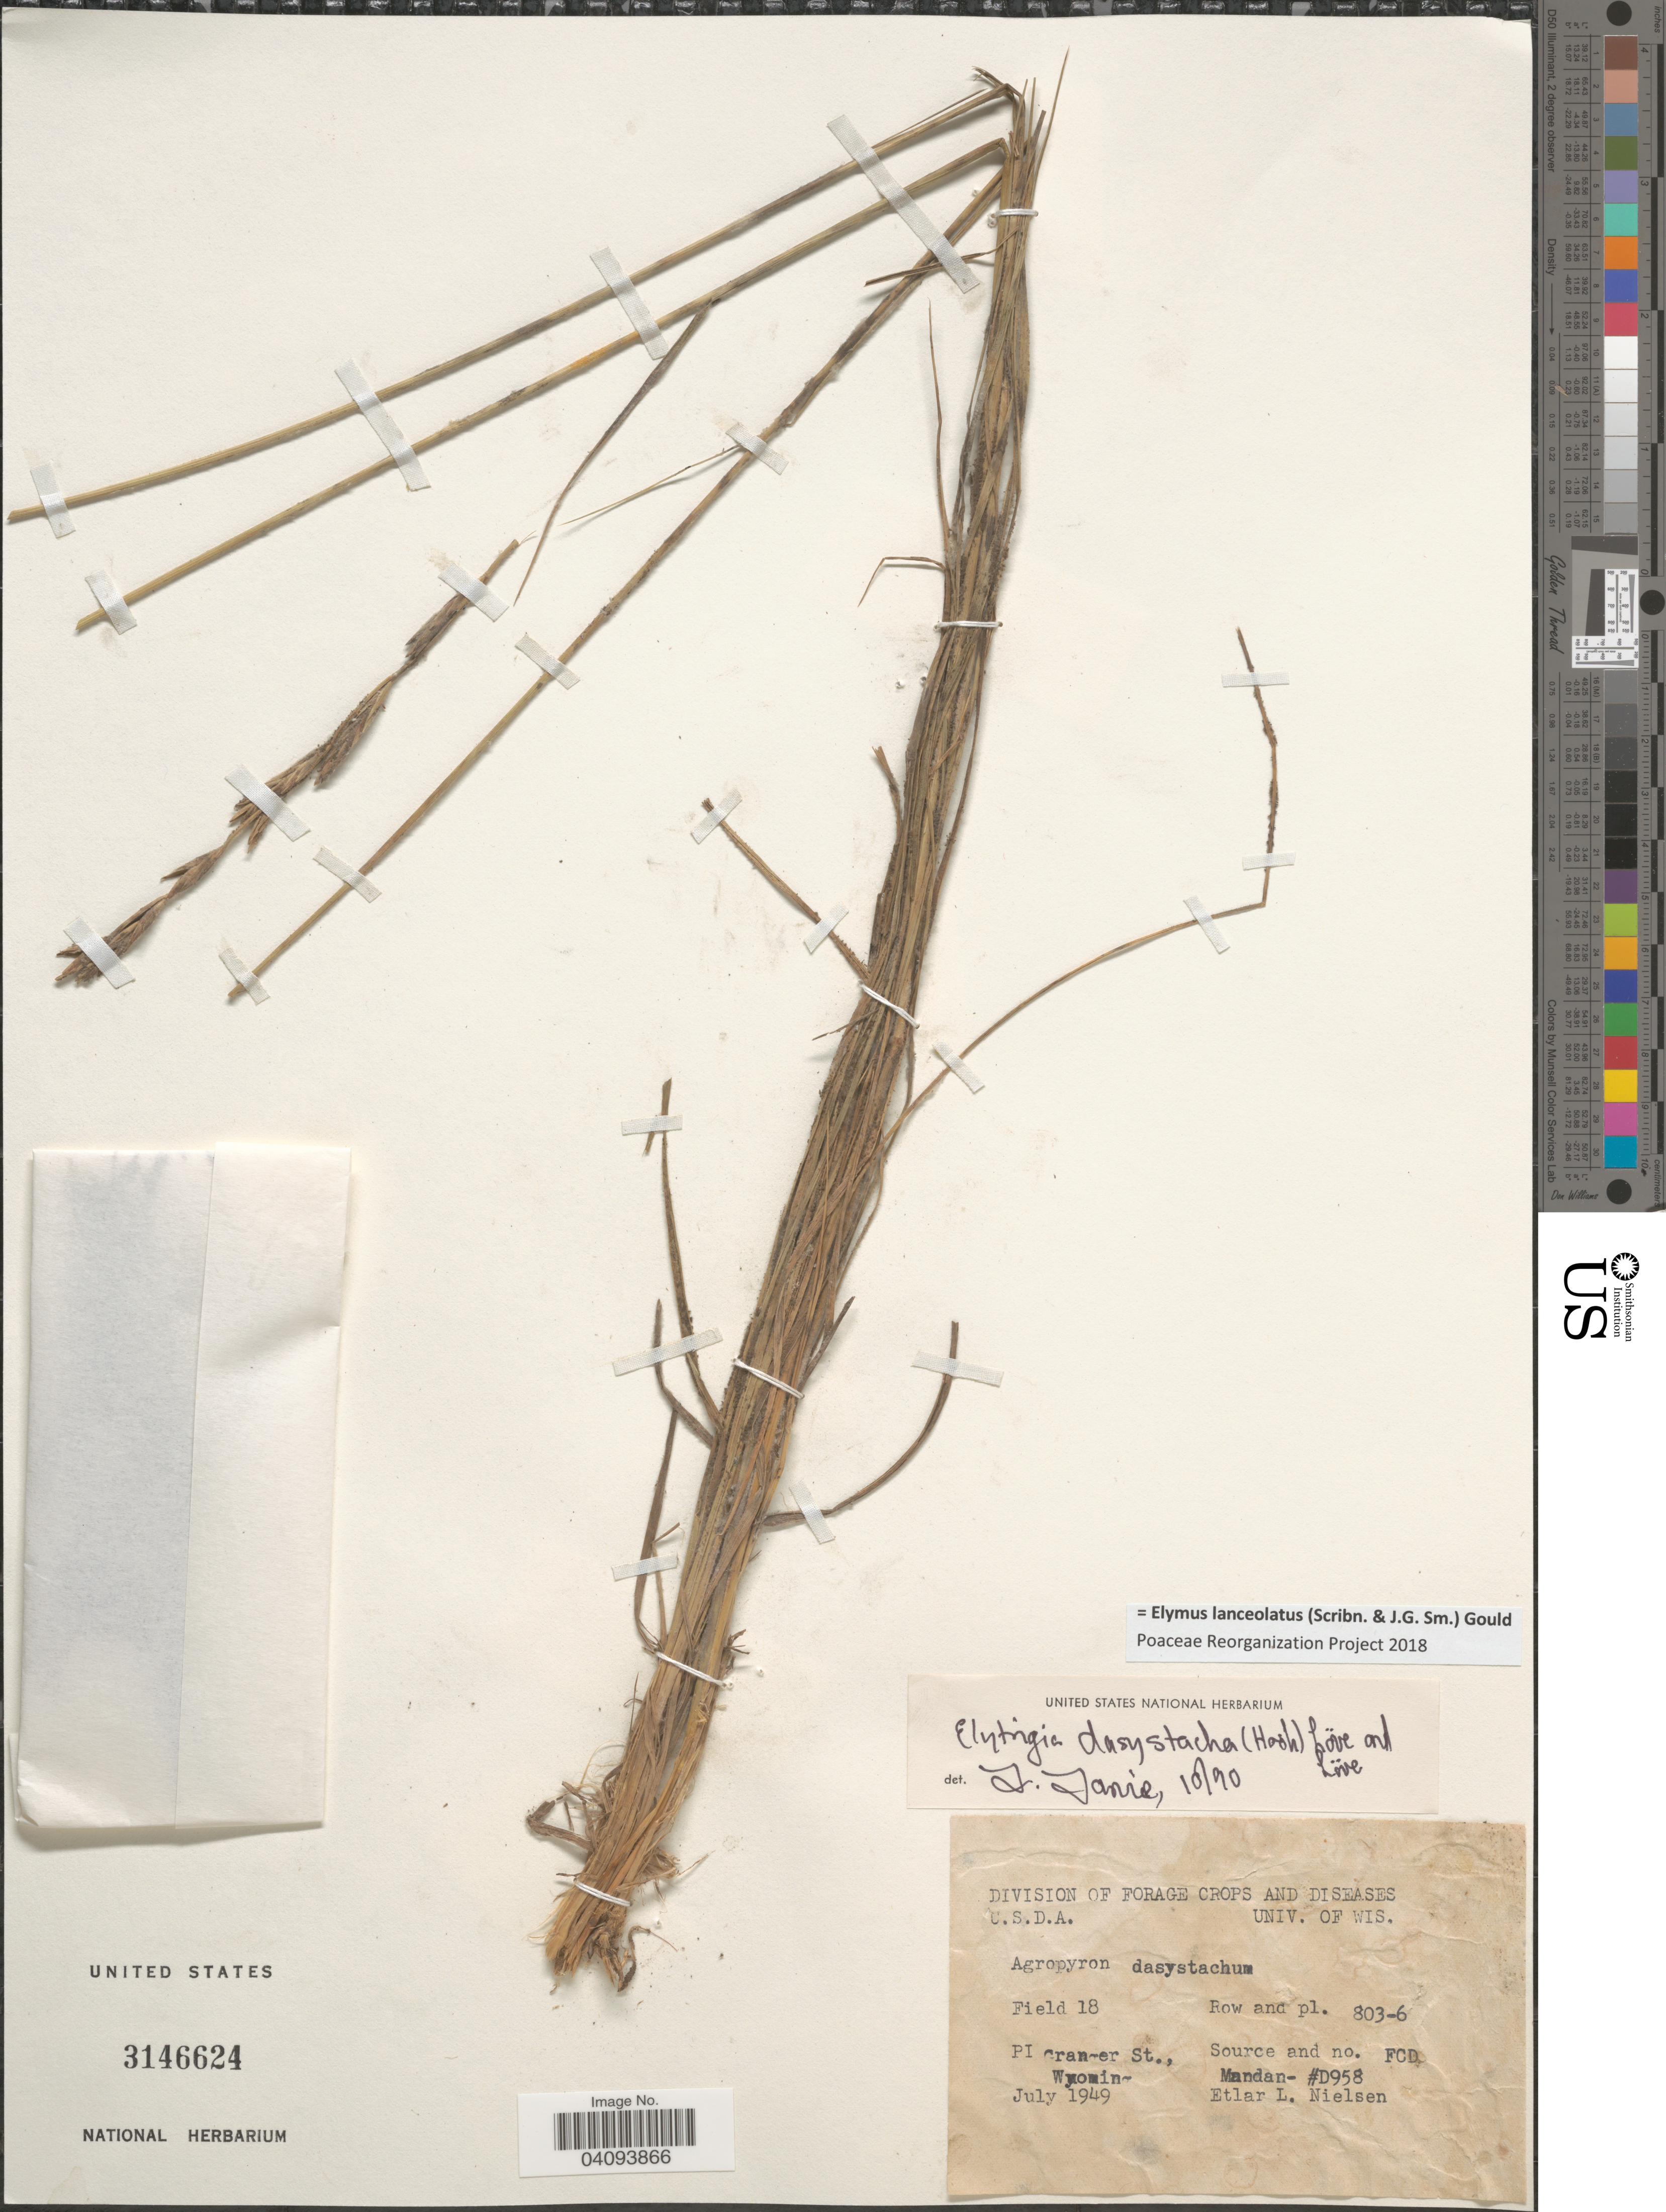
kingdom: Plantae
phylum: Tracheophyta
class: Liliopsida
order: Poales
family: Poaceae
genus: Elymus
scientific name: Elymus lanceolatus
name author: (Scribn. & J.G. Sm.) Gould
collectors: E. L. Nielsen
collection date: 1949-07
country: United States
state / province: Wyoming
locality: Field 18 Row and pl. 803-6. PI Granger St.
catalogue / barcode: US 3146624